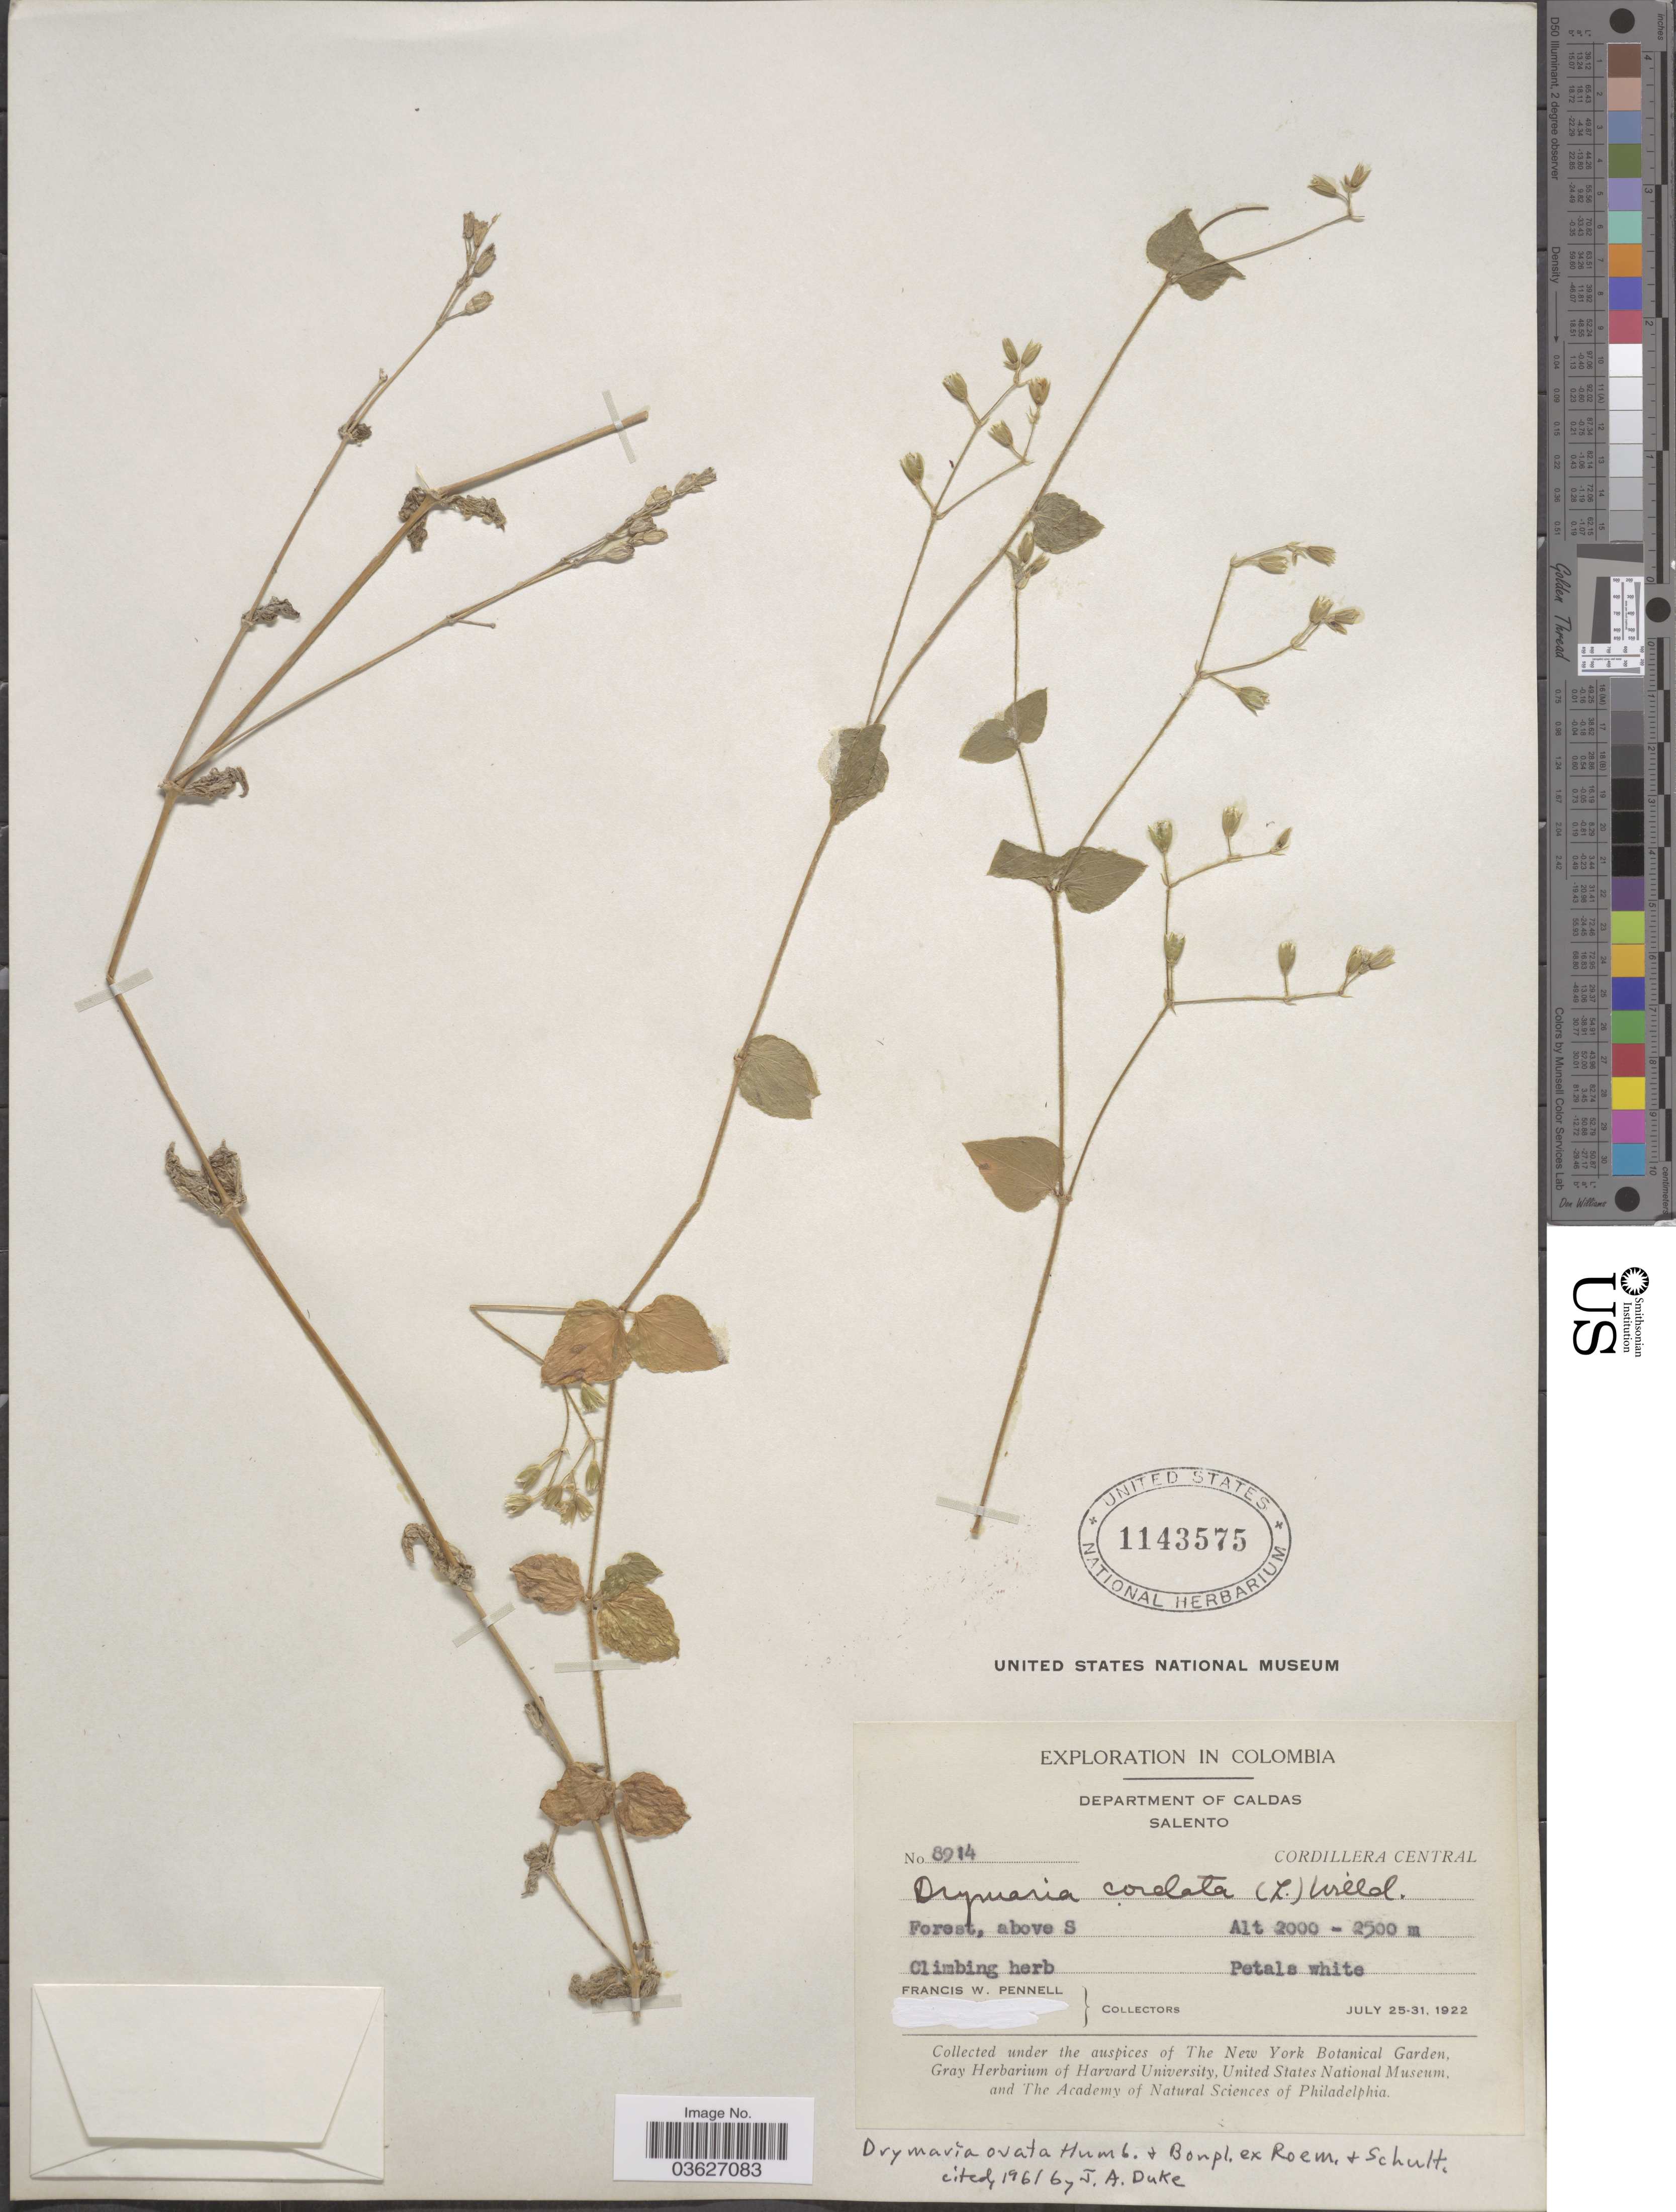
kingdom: Plantae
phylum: Tracheophyta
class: Magnoliopsida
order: Caryophyllales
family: Caryophyllaceae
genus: Drymaria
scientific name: Drymaria ovata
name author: Humb. & Bonpl. ex Schult.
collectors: F. W. Pennell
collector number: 8914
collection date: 1922-07-25/1922-07-31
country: Colombia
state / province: Caldas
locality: Department of Caldas. Salento. Cordillera Central. Forest, above S.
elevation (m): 2000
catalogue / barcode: US 1143575